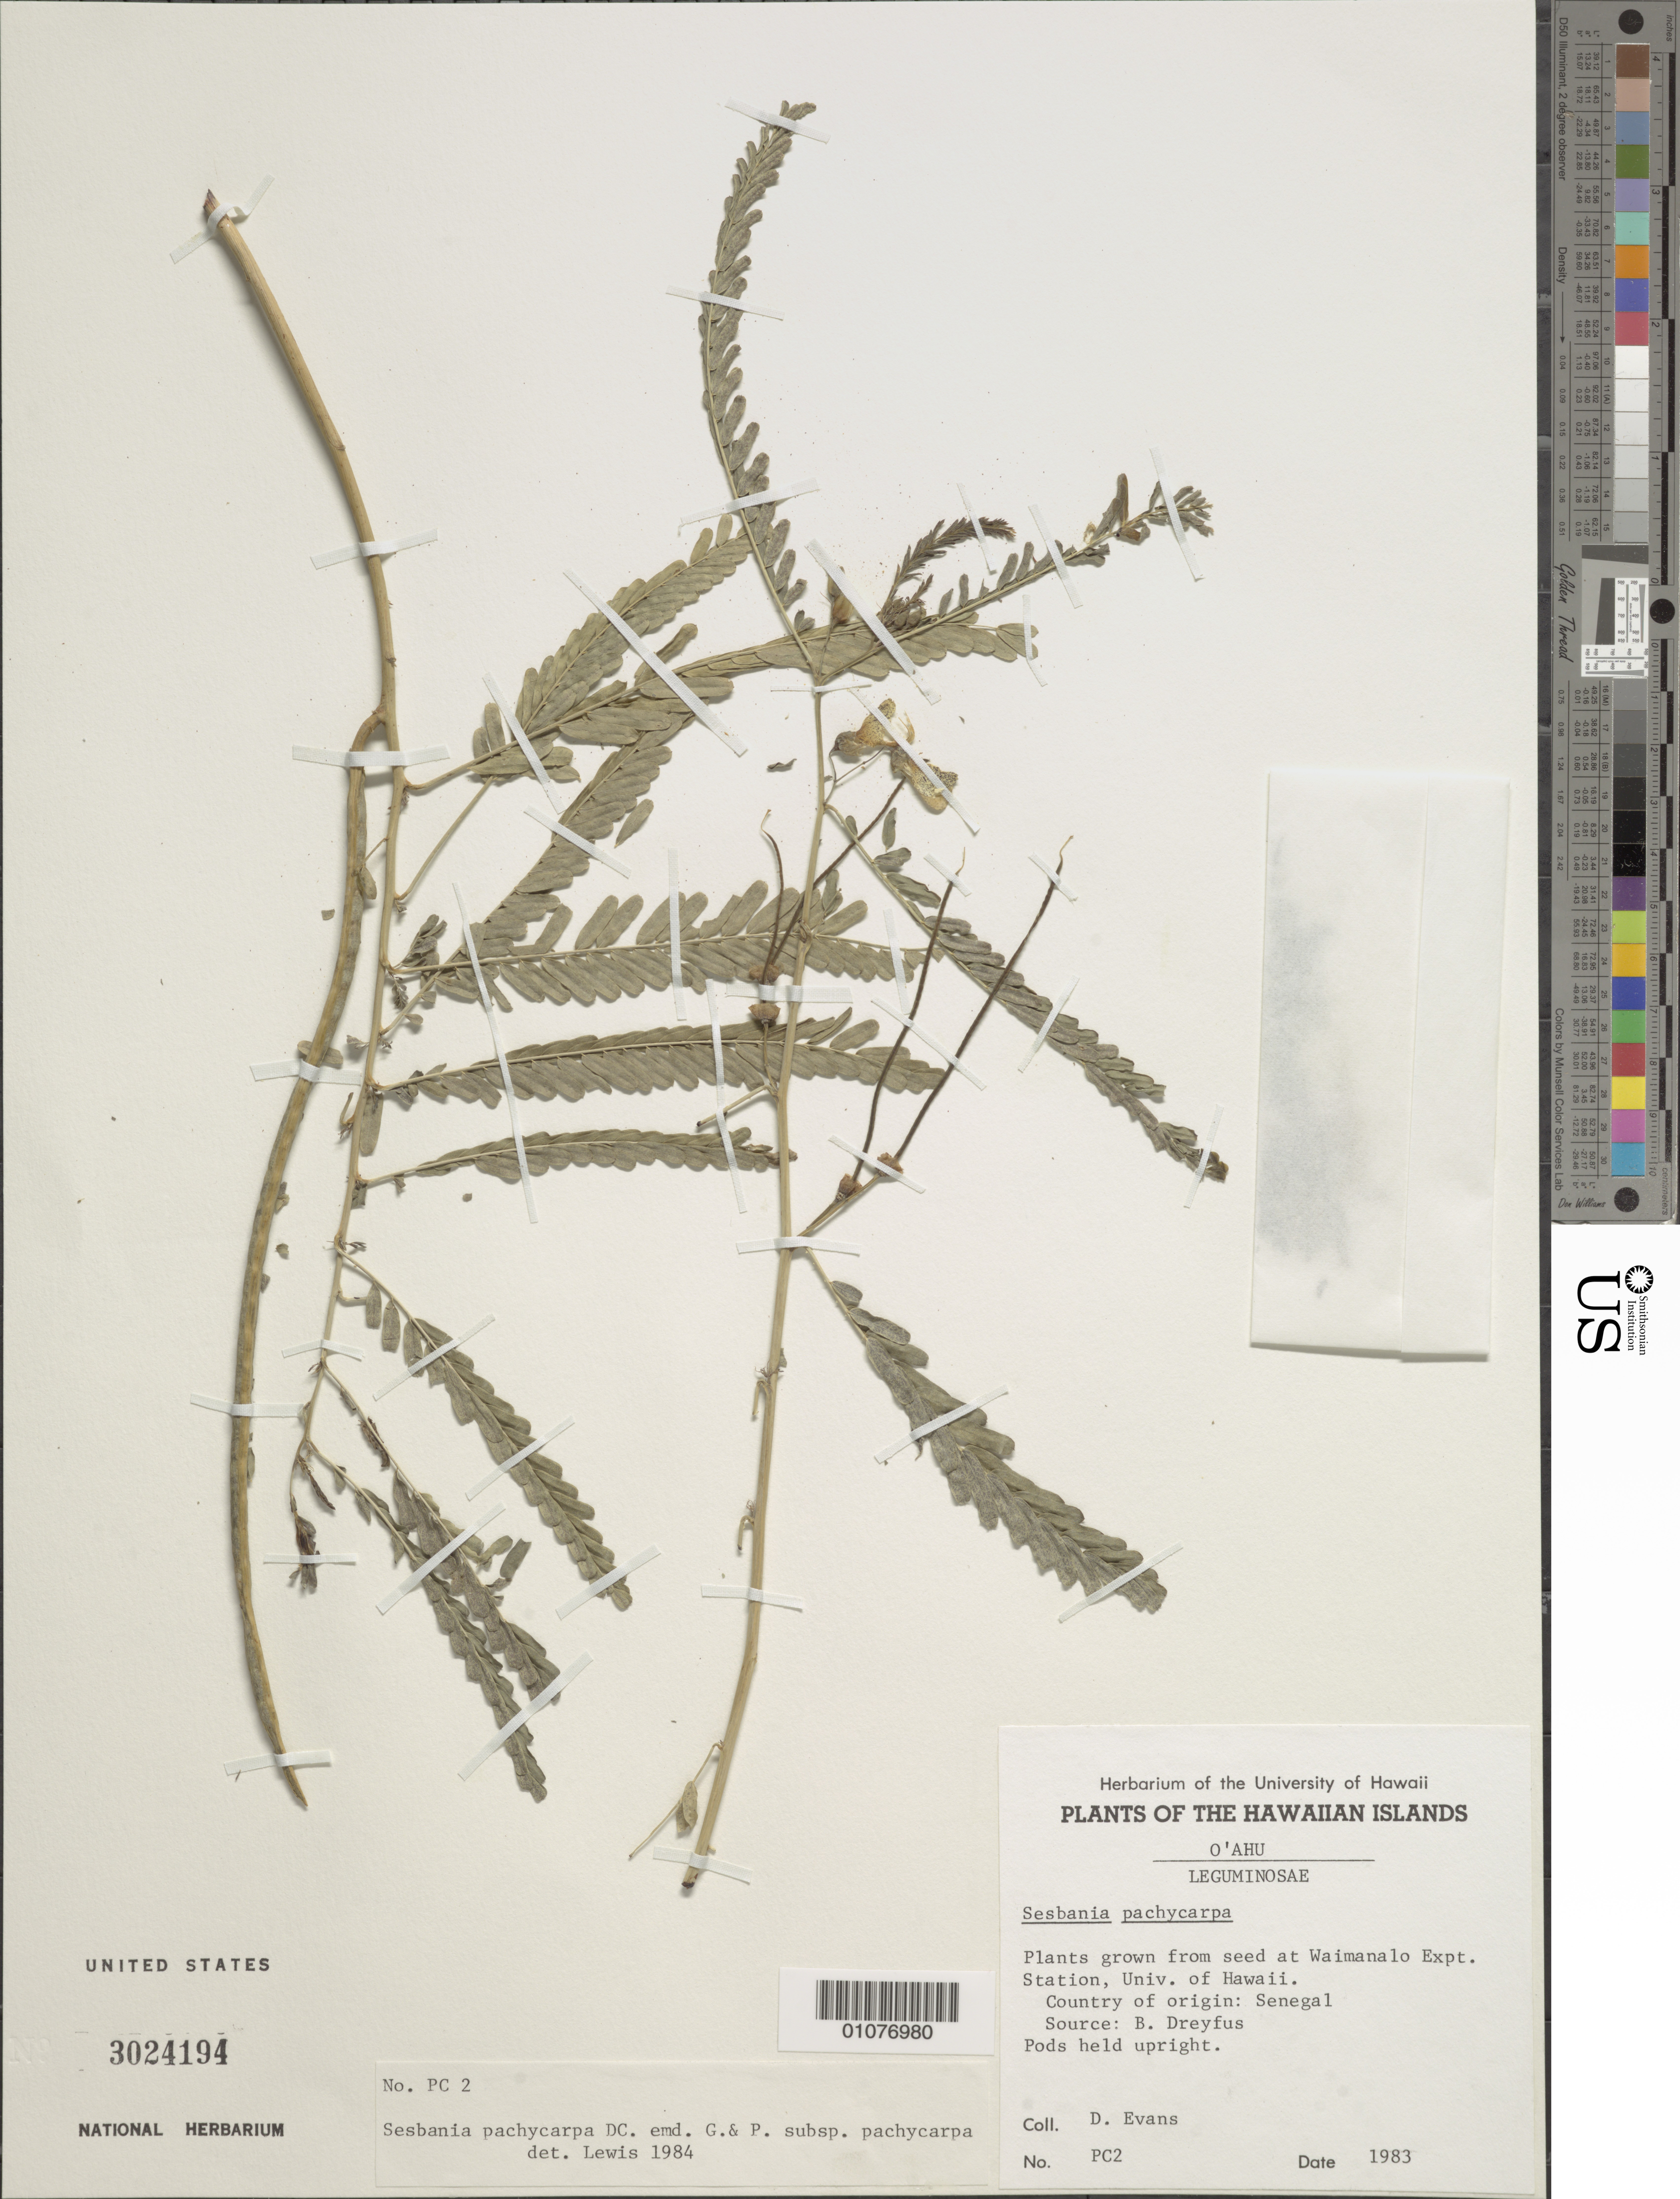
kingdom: Plantae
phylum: Tracheophyta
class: Magnoliopsida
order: Fabales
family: Fabaceae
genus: Sesbania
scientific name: Sesbania pachycarpa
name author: DC.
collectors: D. Evans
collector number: PC2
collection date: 1983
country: United States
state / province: Hawaii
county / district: Honolulu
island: Oahu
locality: Waimanalo Expt. Station, Univ. of Hawaii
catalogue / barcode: US 3024194